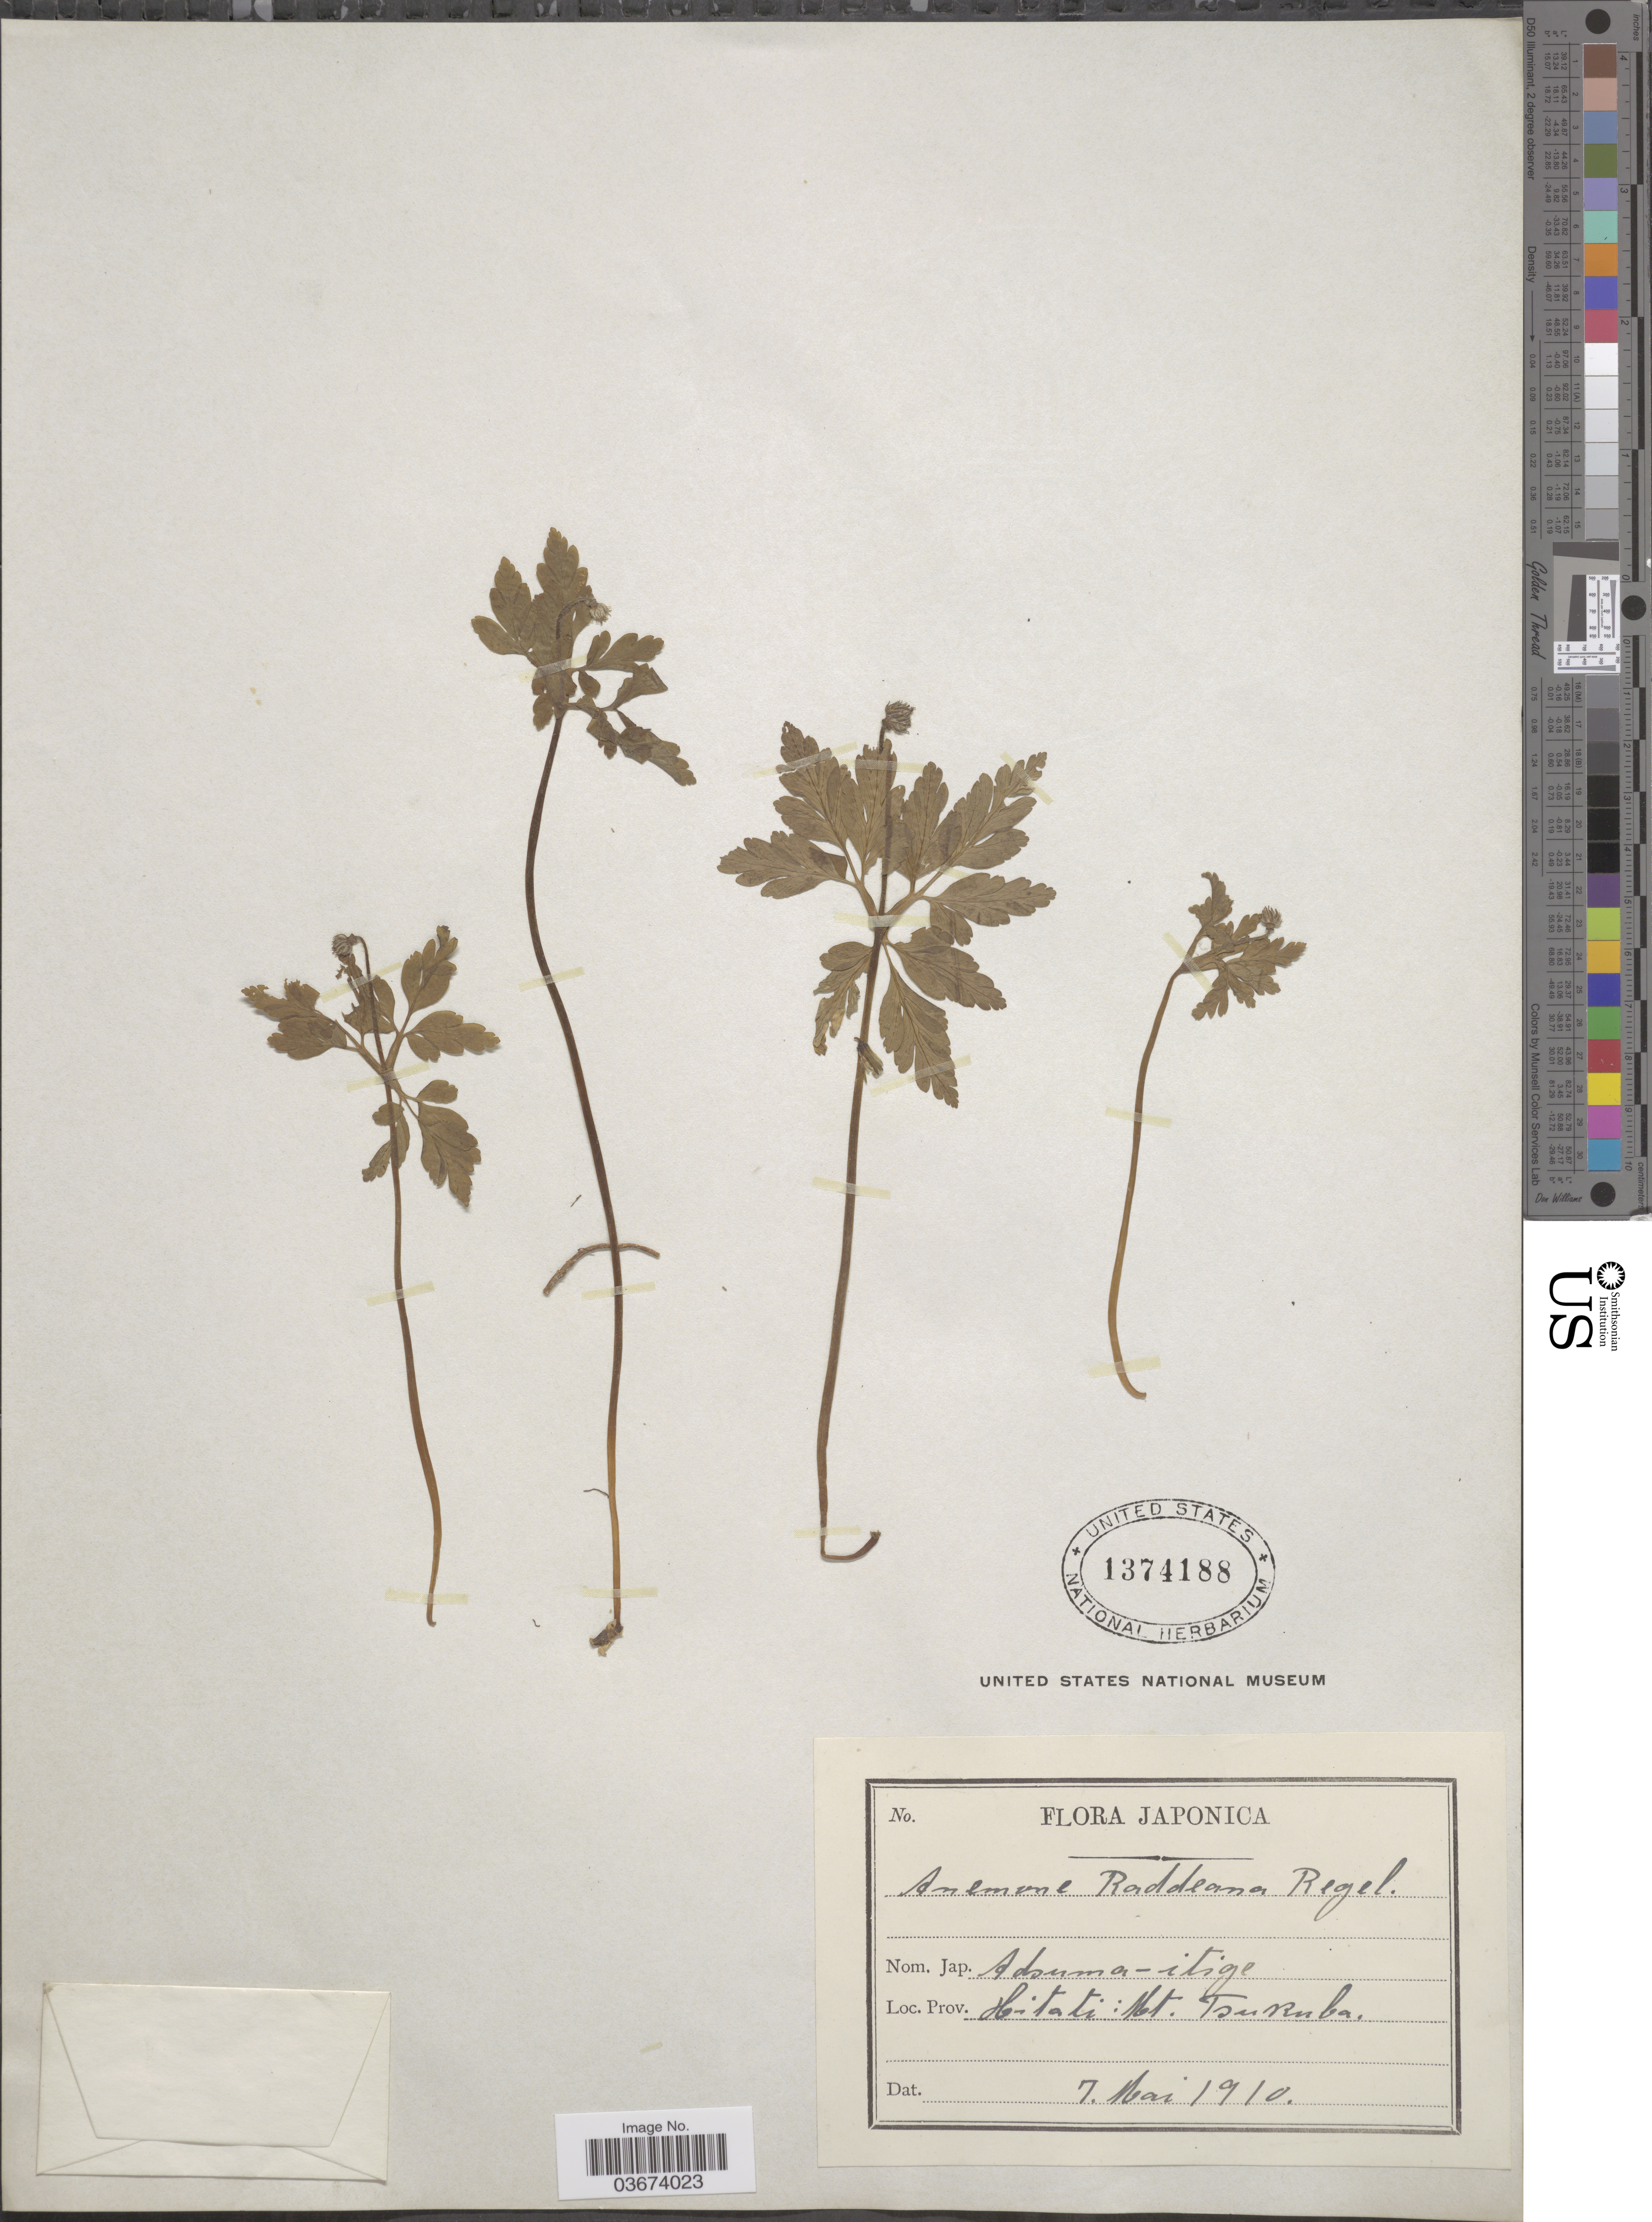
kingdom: Plantae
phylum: Tracheophyta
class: Magnoliopsida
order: Ranunculales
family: Ranunculaceae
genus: Anemone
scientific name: Anemone raddeana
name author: Regel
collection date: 1910-05-07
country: Japan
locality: Hitati: Mt. Tsukuba.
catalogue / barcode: US 1374188